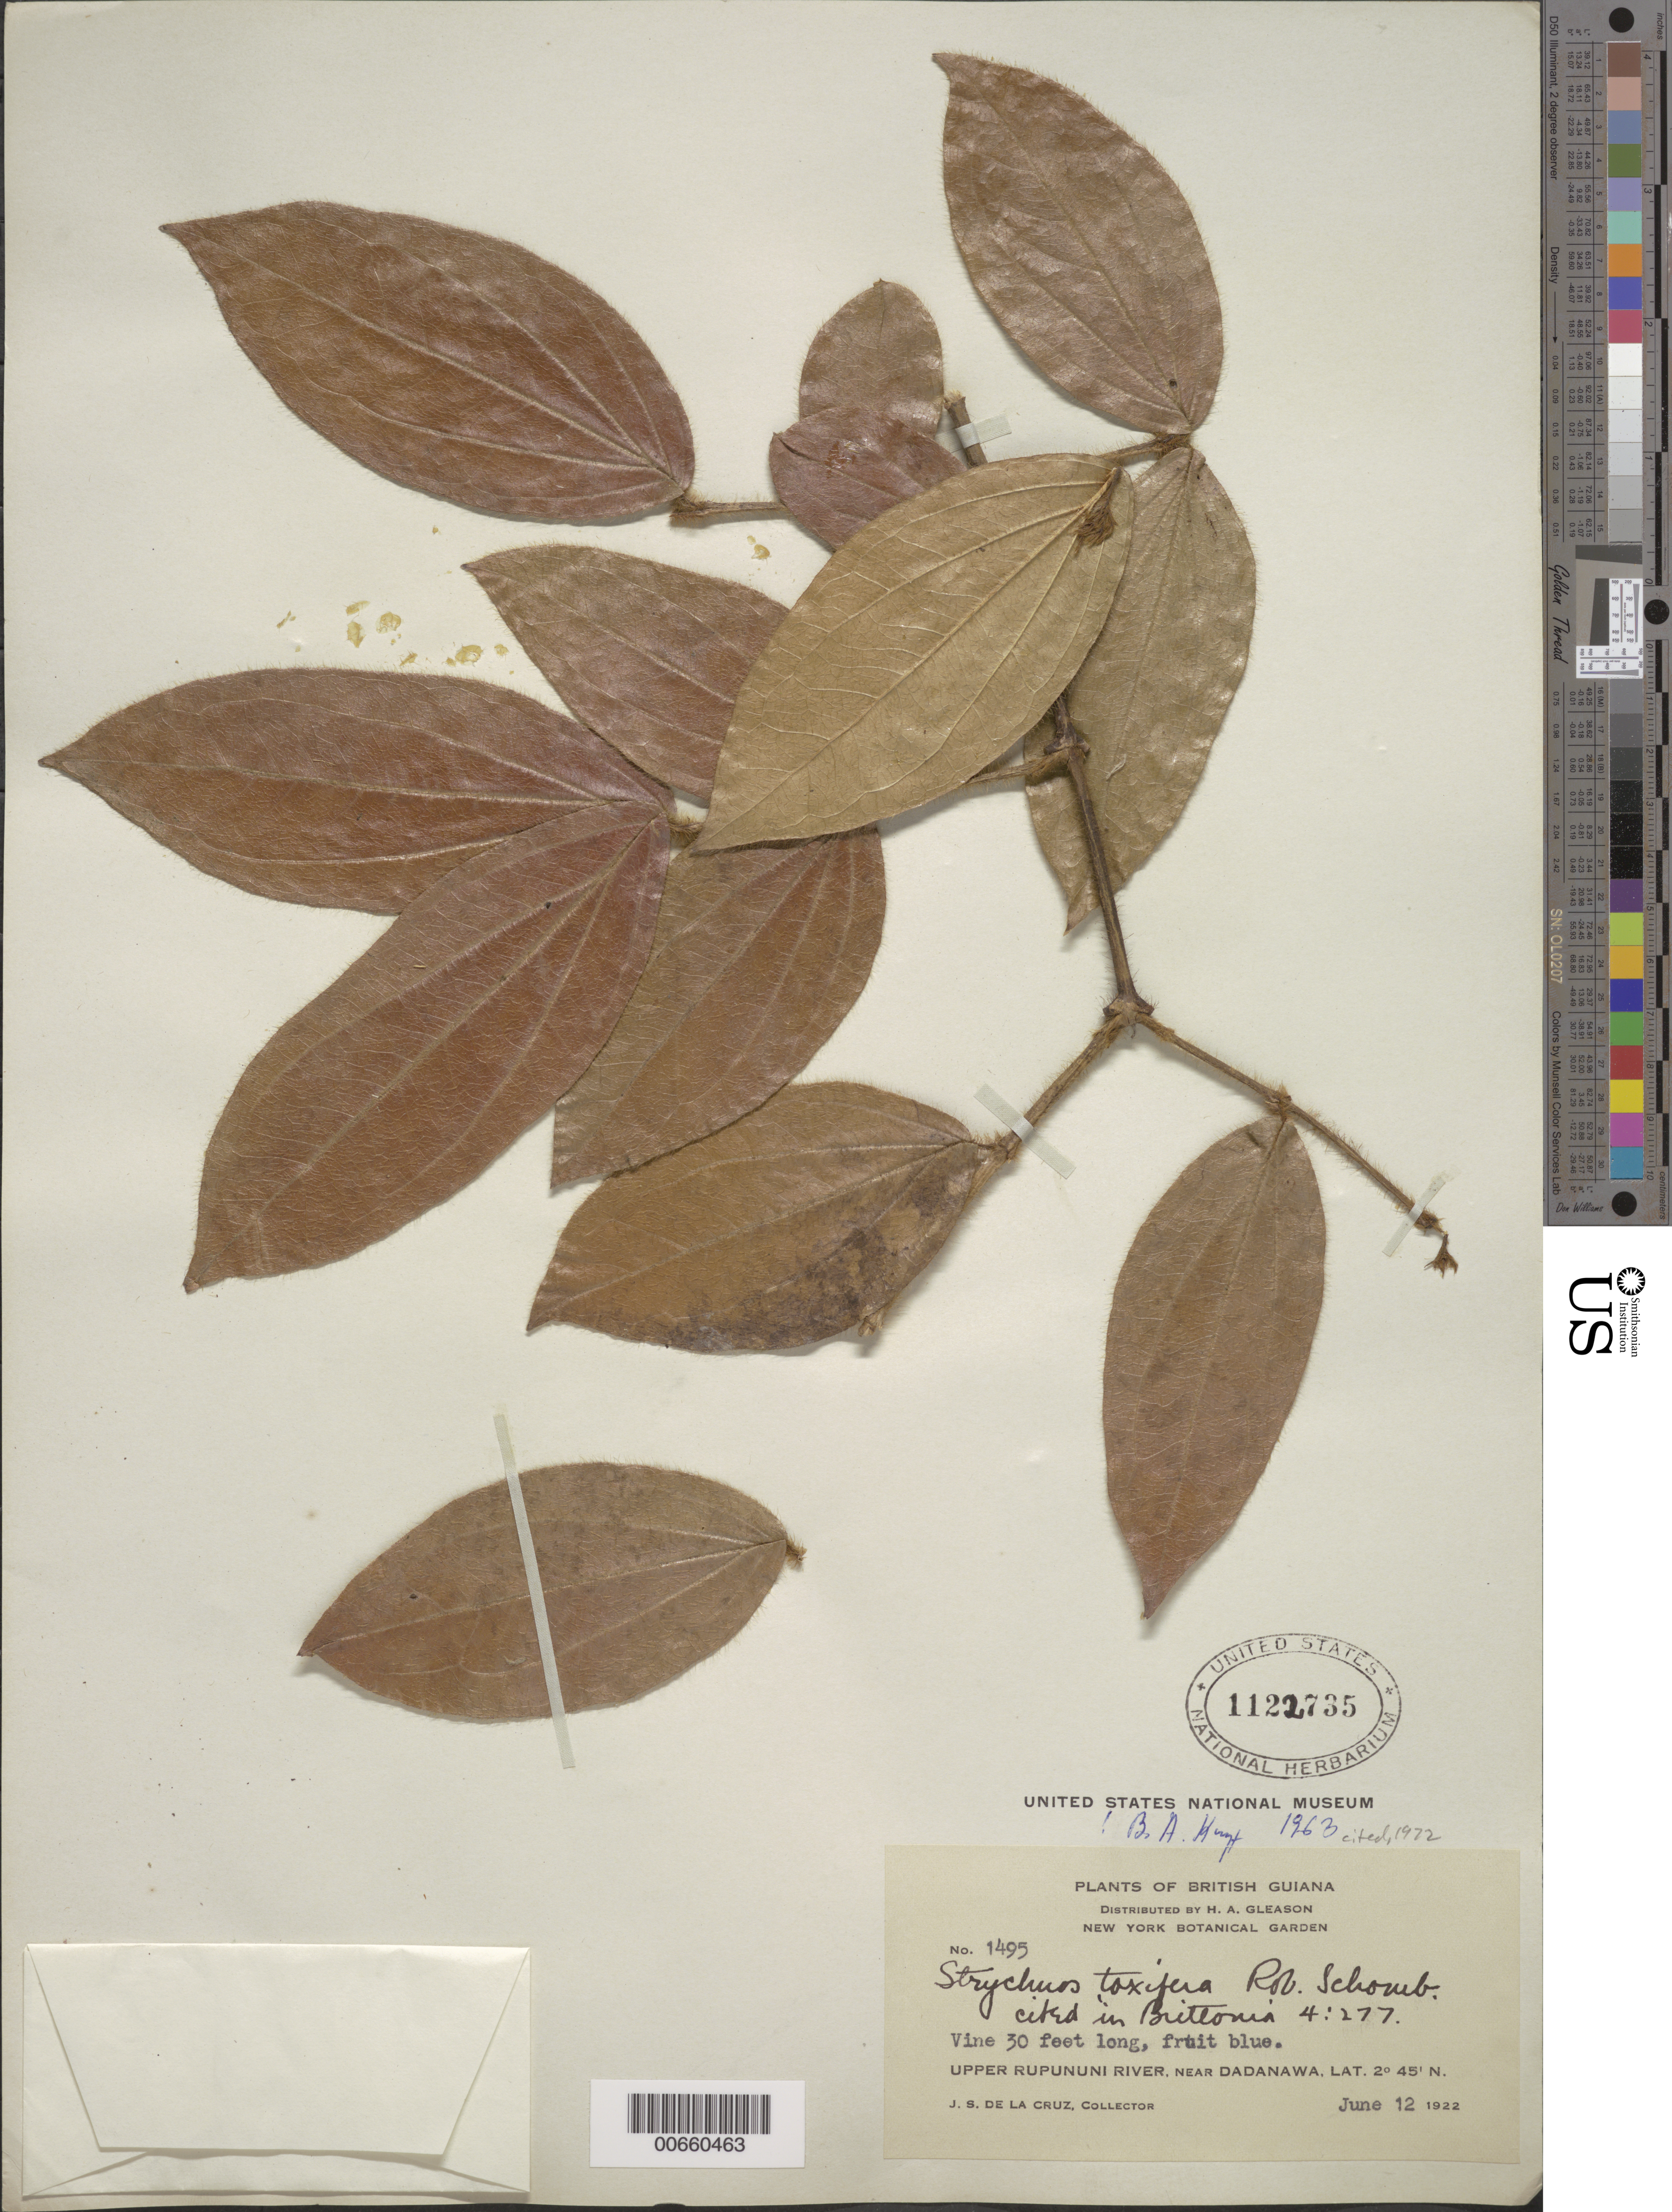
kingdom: Plantae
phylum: Tracheophyta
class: Magnoliopsida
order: Gentianales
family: Loganiaceae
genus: Strychnos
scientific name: Strychnos toxifera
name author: R.H. Schomb. ex Benth.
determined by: Krukoff, B. A.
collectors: J. S. de la Cruz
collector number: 1495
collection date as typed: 12-Jun-22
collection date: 1922-06-12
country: Guyana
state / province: U. Takutu-U. Essequibo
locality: Dadanawa, vic., upper Rupununi R.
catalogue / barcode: US 1122735